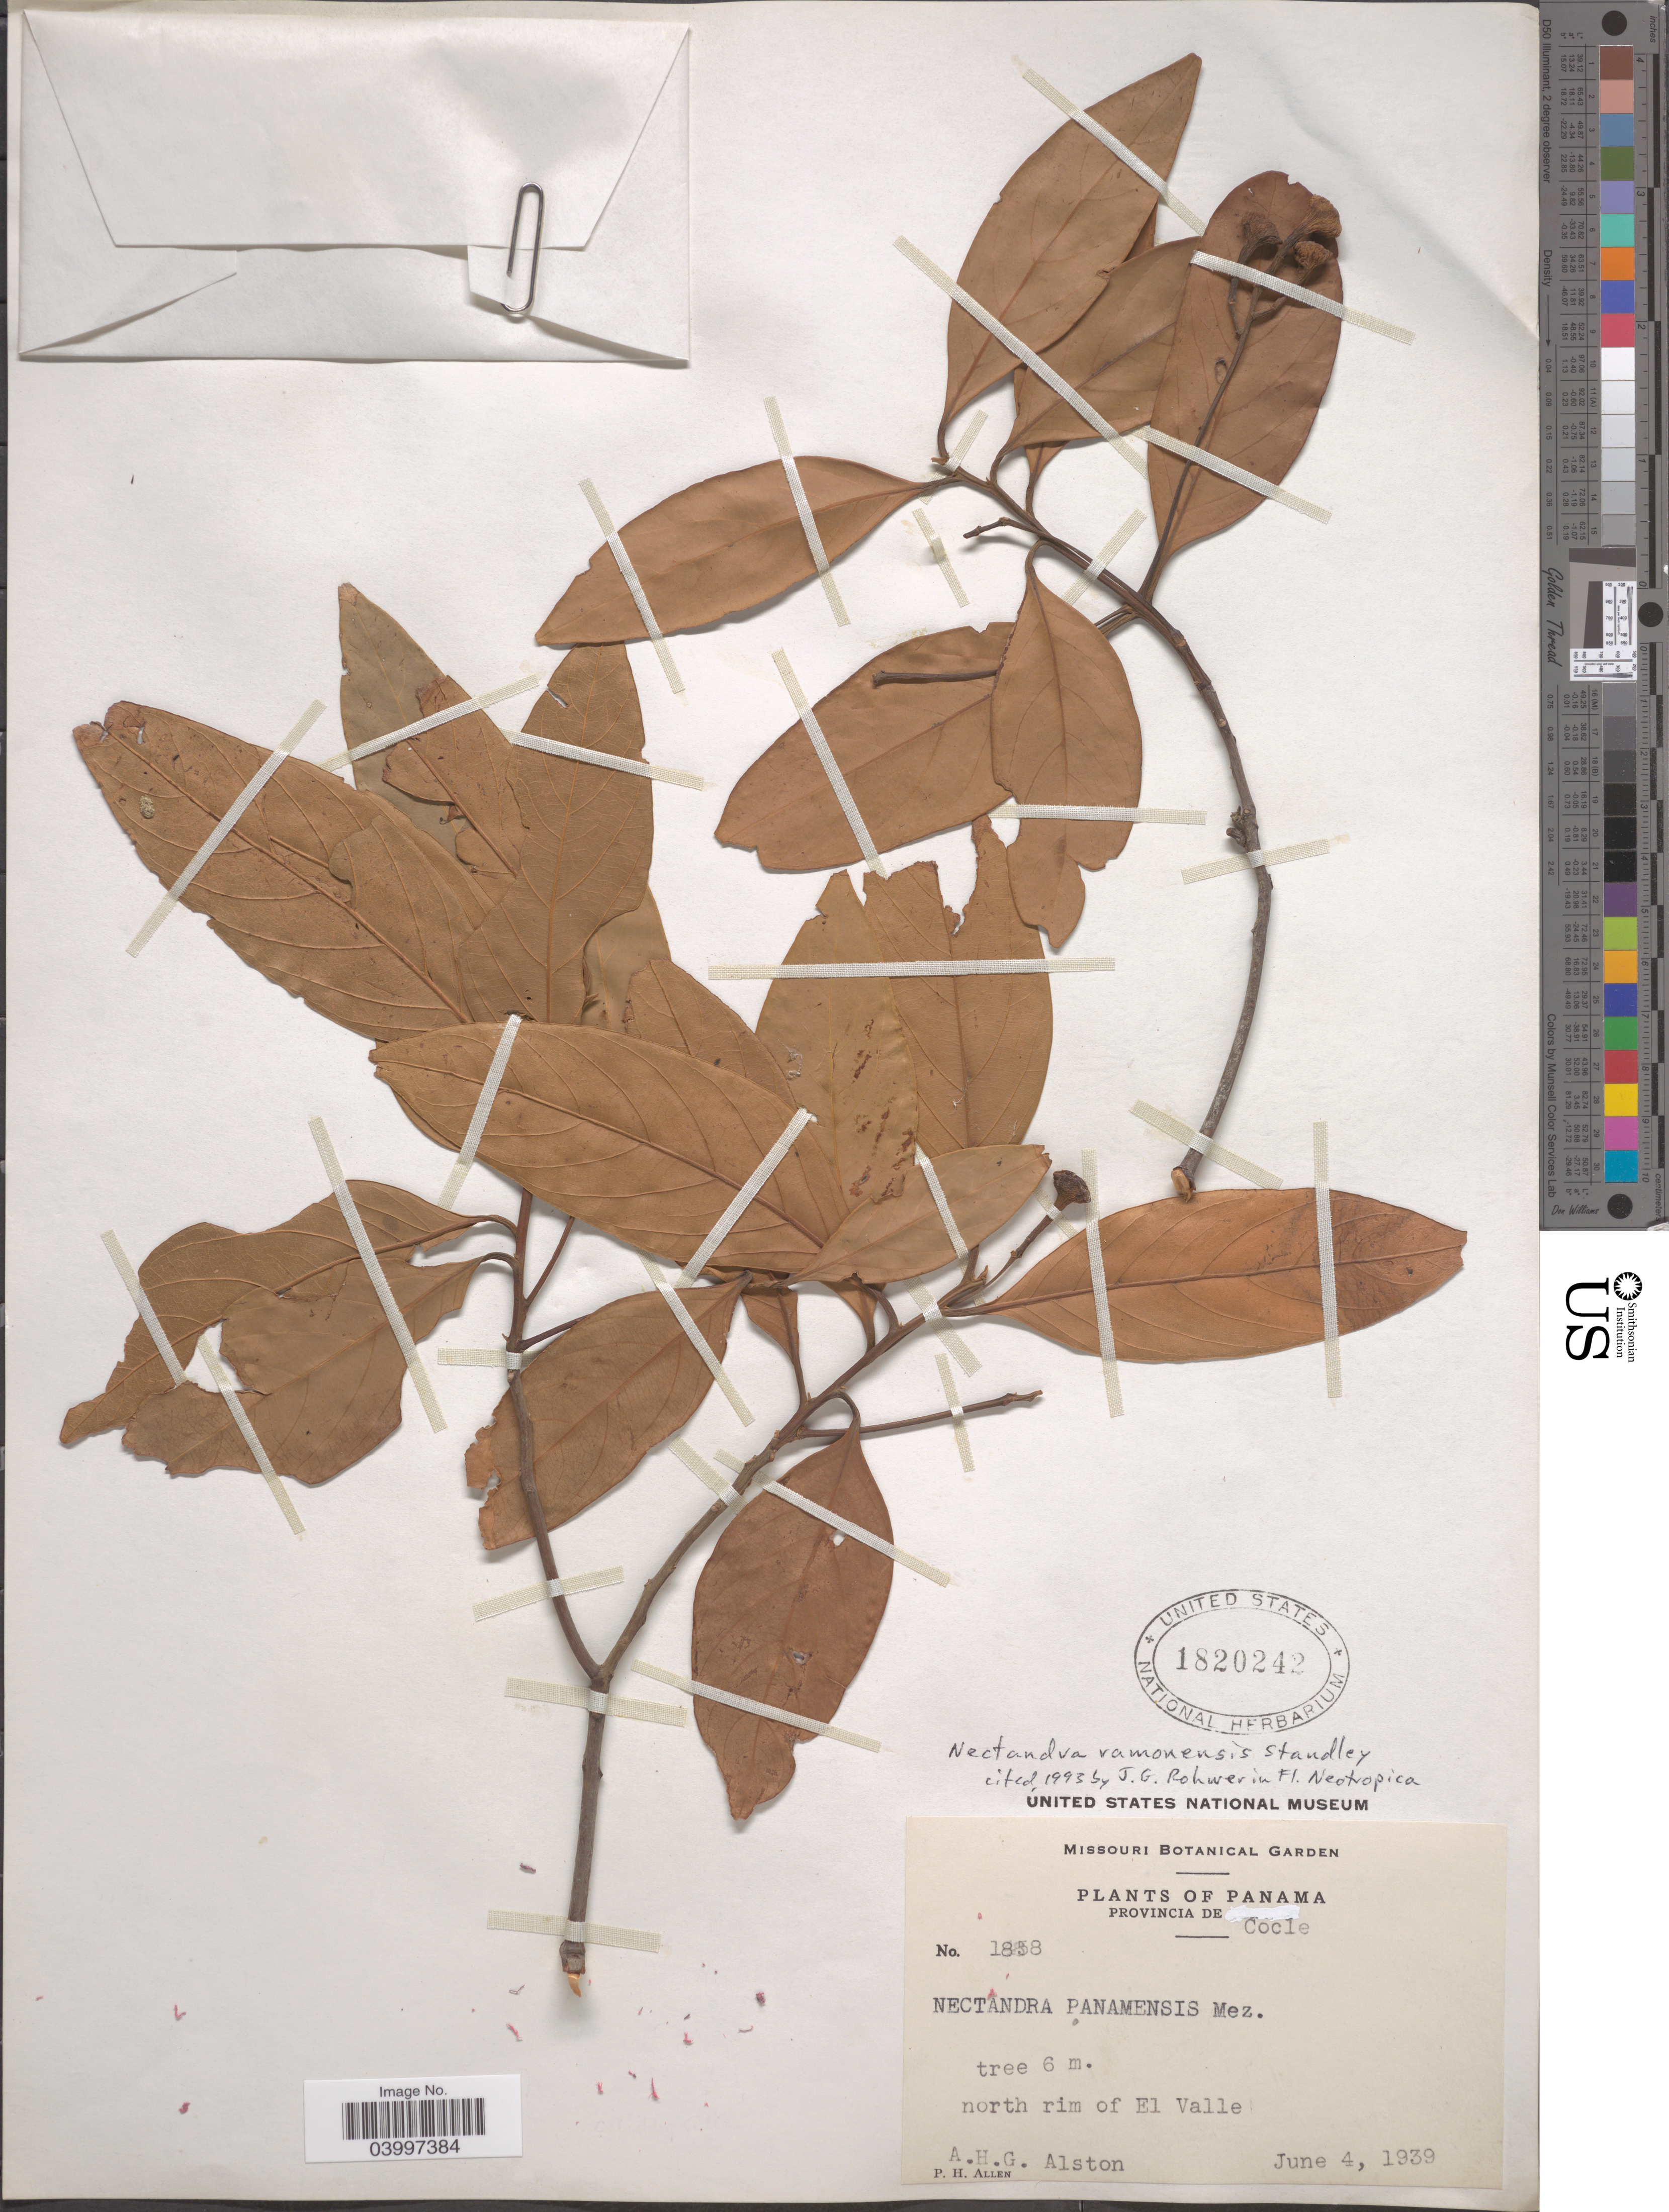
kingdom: Plantae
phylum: Tracheophyta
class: Magnoliopsida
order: Laurales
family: Lauraceae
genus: Nectandra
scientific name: Nectandra ramonensis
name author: Standl.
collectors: P. H. Allen & A. H. Alston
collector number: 1858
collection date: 1939-06-04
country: Panama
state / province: Cocle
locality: North rim of El Valle.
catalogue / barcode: US 1820242